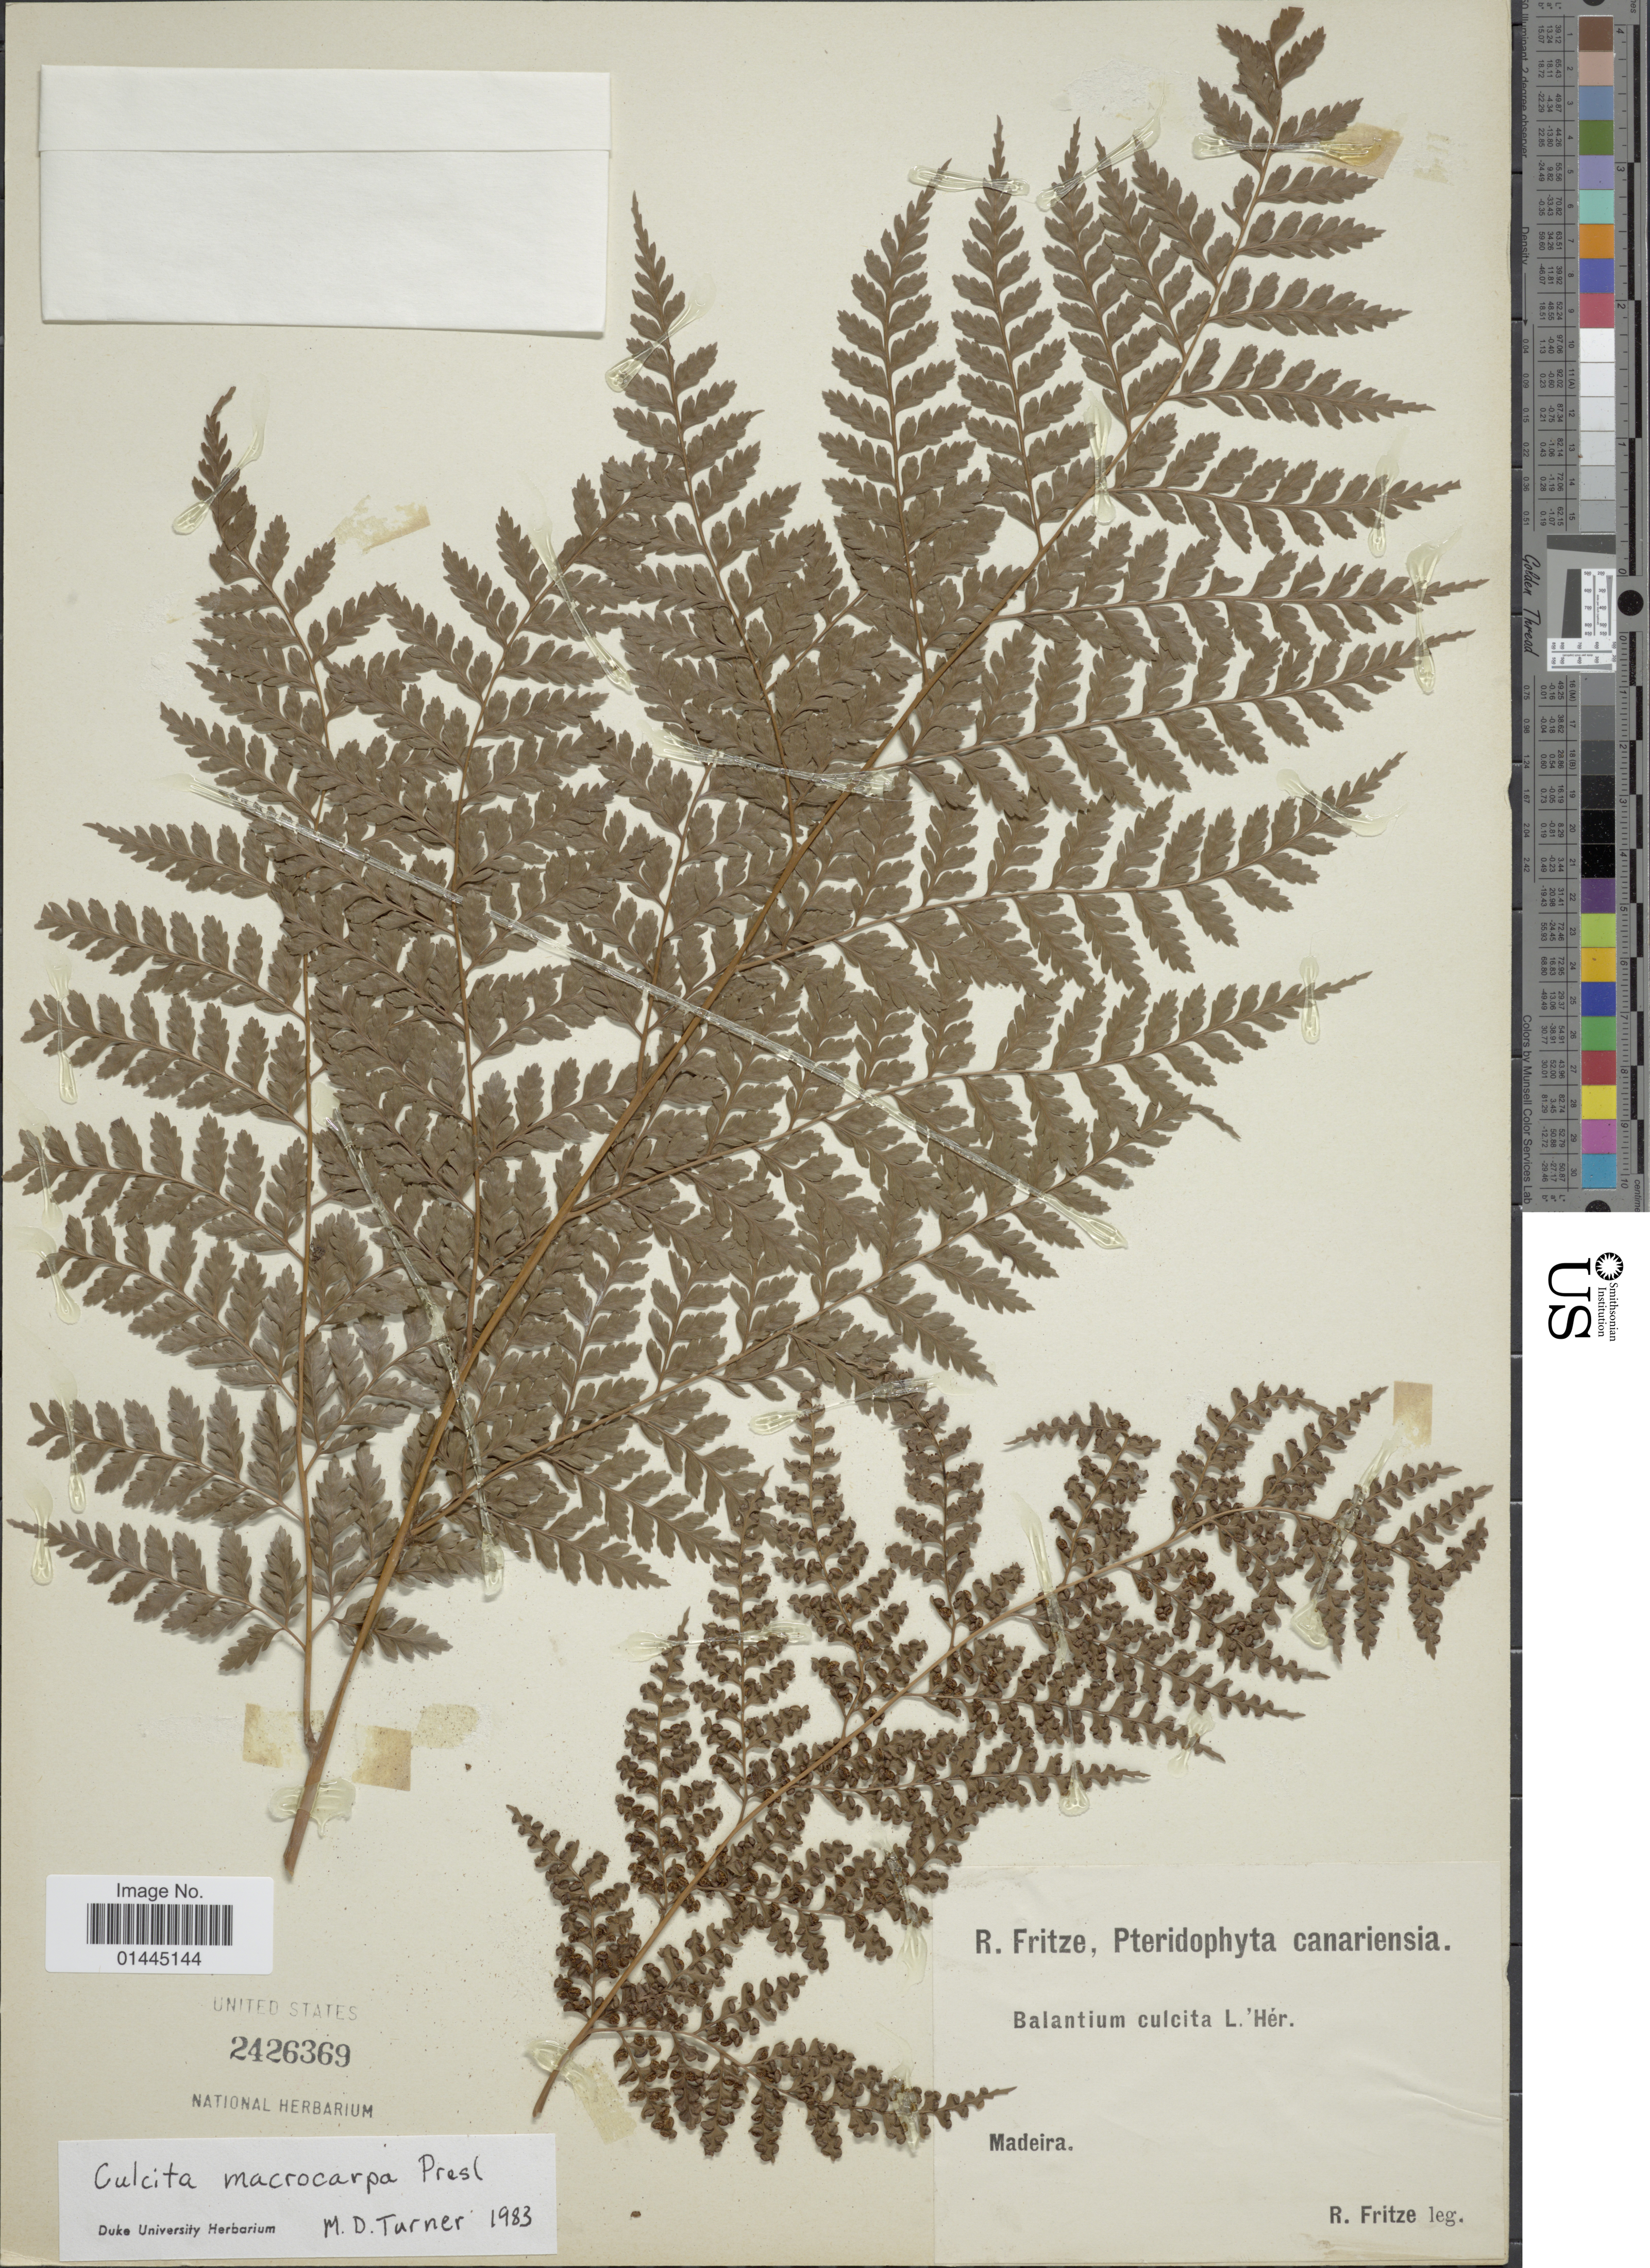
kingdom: Plantae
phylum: Tracheophyta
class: Polypodiopsida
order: Cyatheales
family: Culcitaceae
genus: Culcita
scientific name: Culcita macrocarpa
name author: C. Presl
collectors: R. Fritze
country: Portugal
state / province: Madeira (Aut. Reg.)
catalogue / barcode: US 2426369